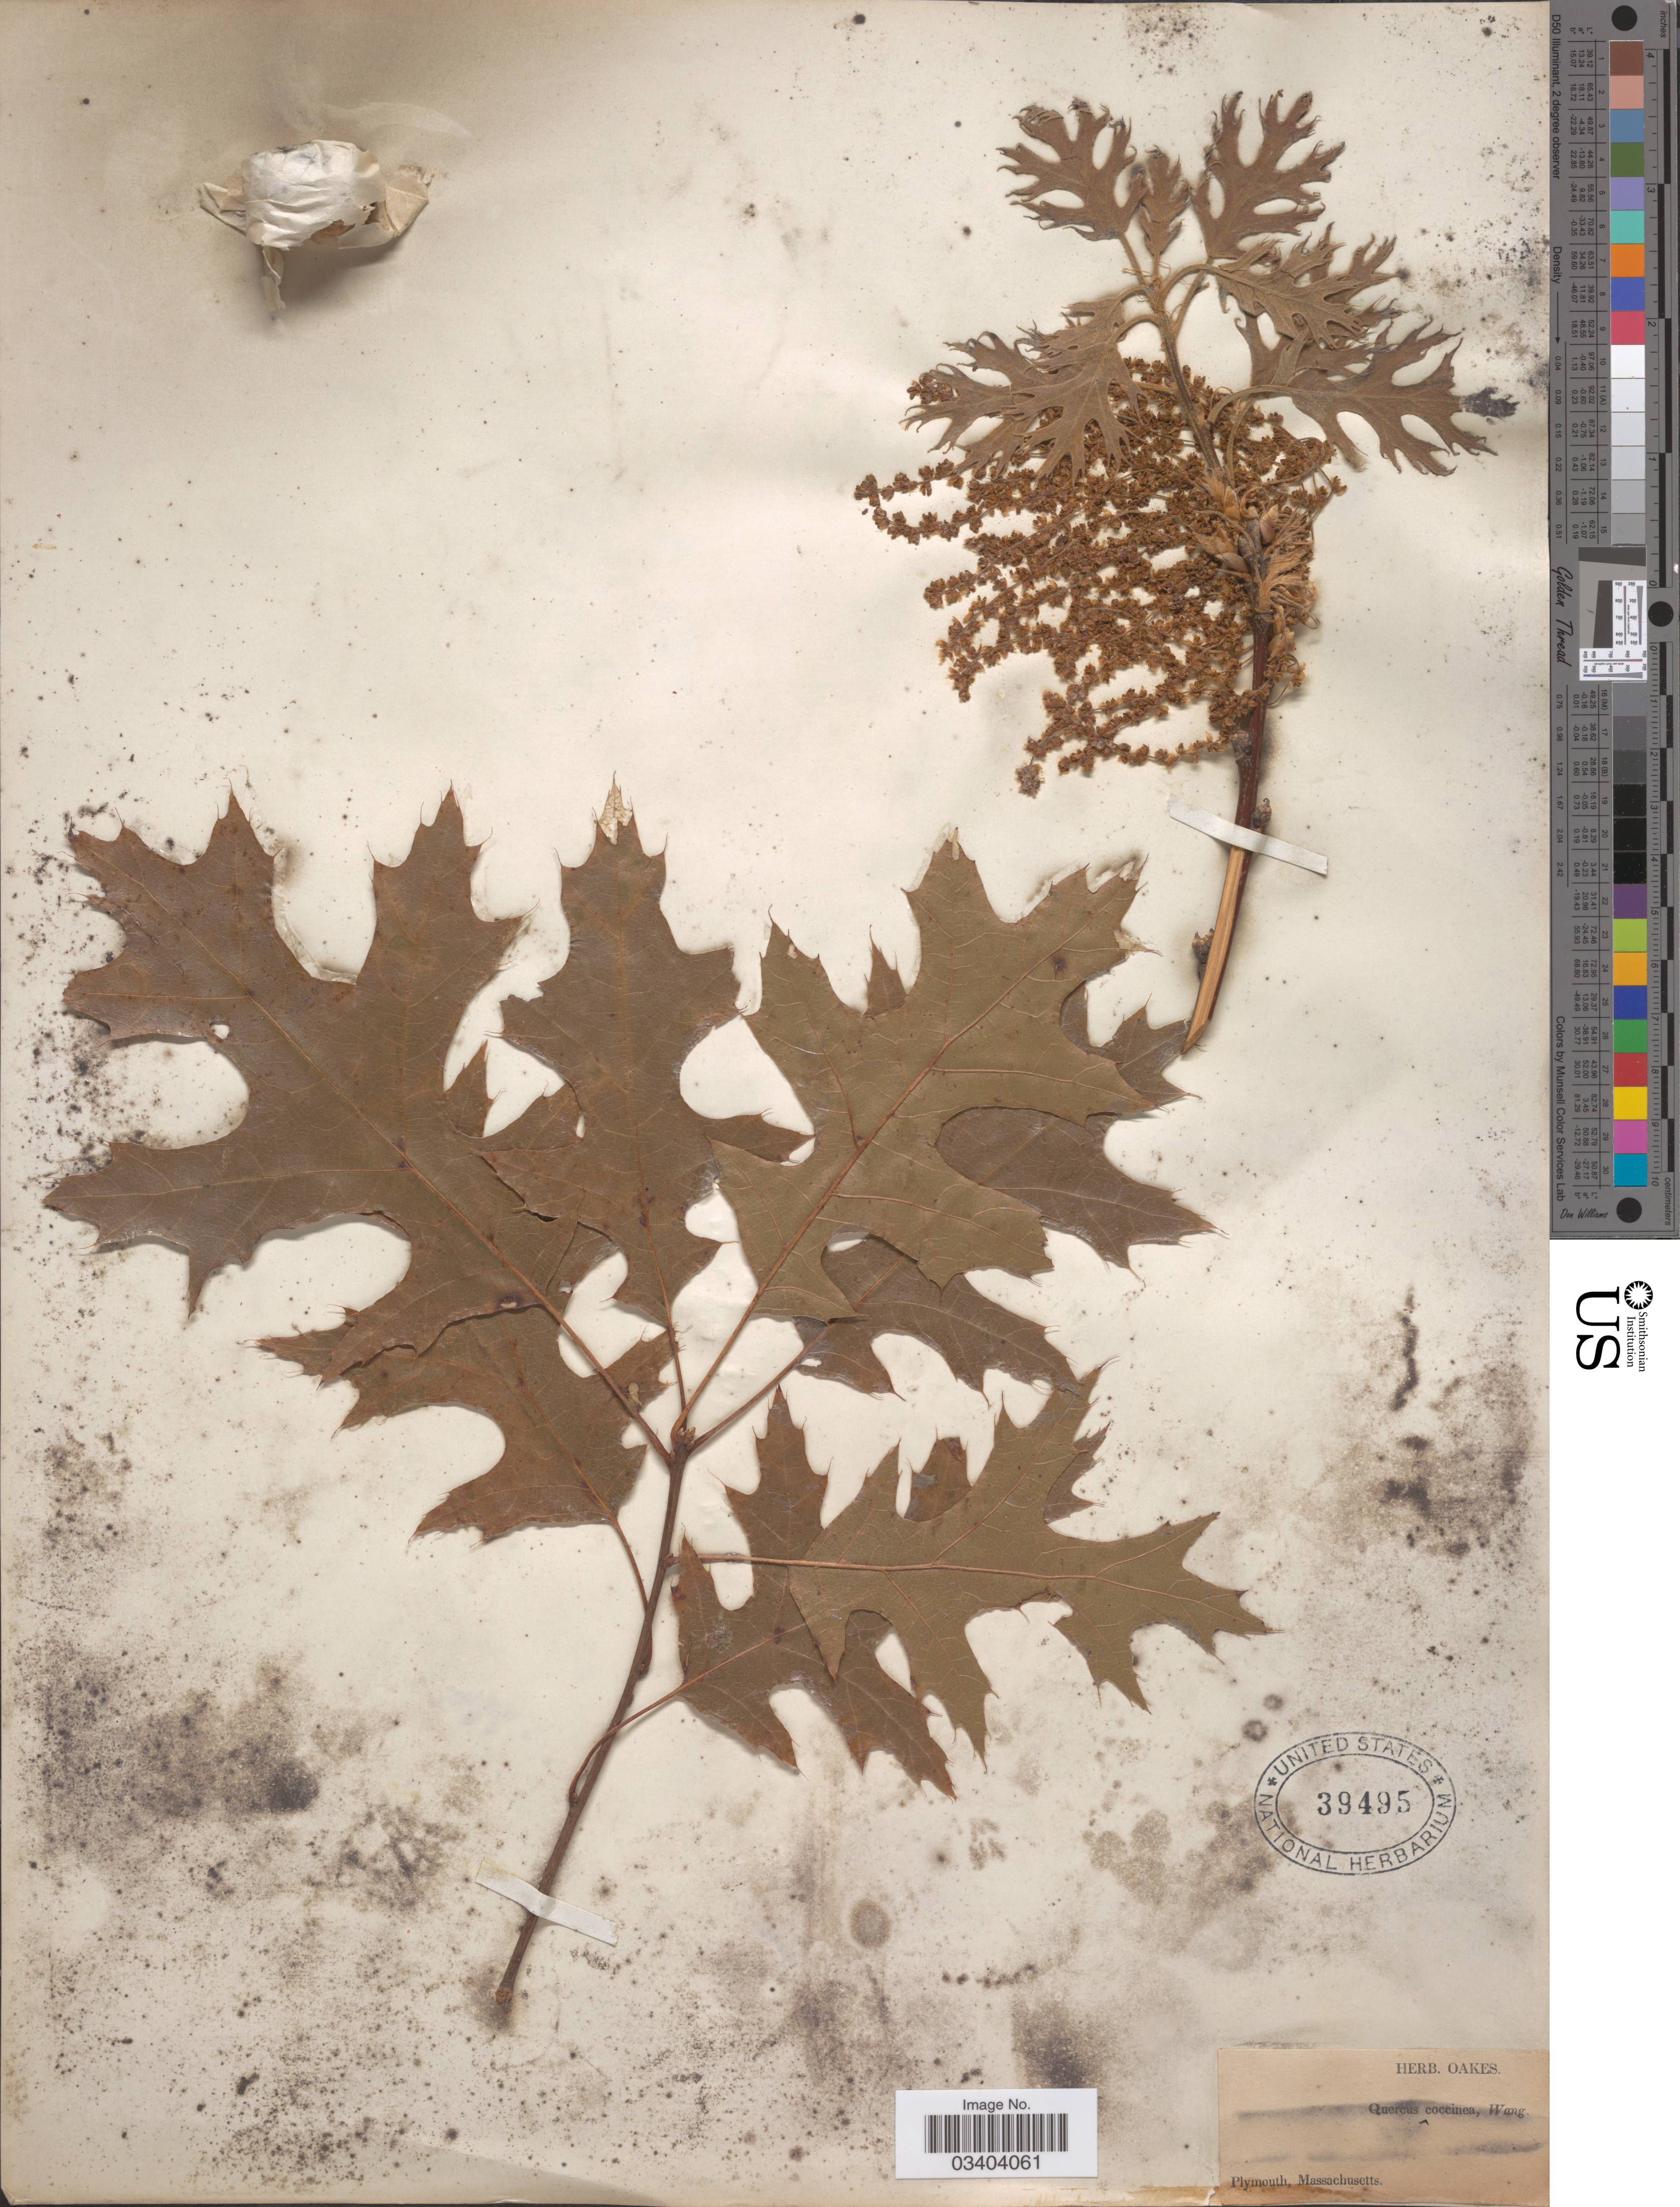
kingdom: Plantae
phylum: Tracheophyta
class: Magnoliopsida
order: Fagales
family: Fagaceae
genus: Quercus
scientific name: Quercus coccinea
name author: Münchh.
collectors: ex herb. Oakes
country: United States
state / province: Massachusetts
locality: Plymouth.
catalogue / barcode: US 39495